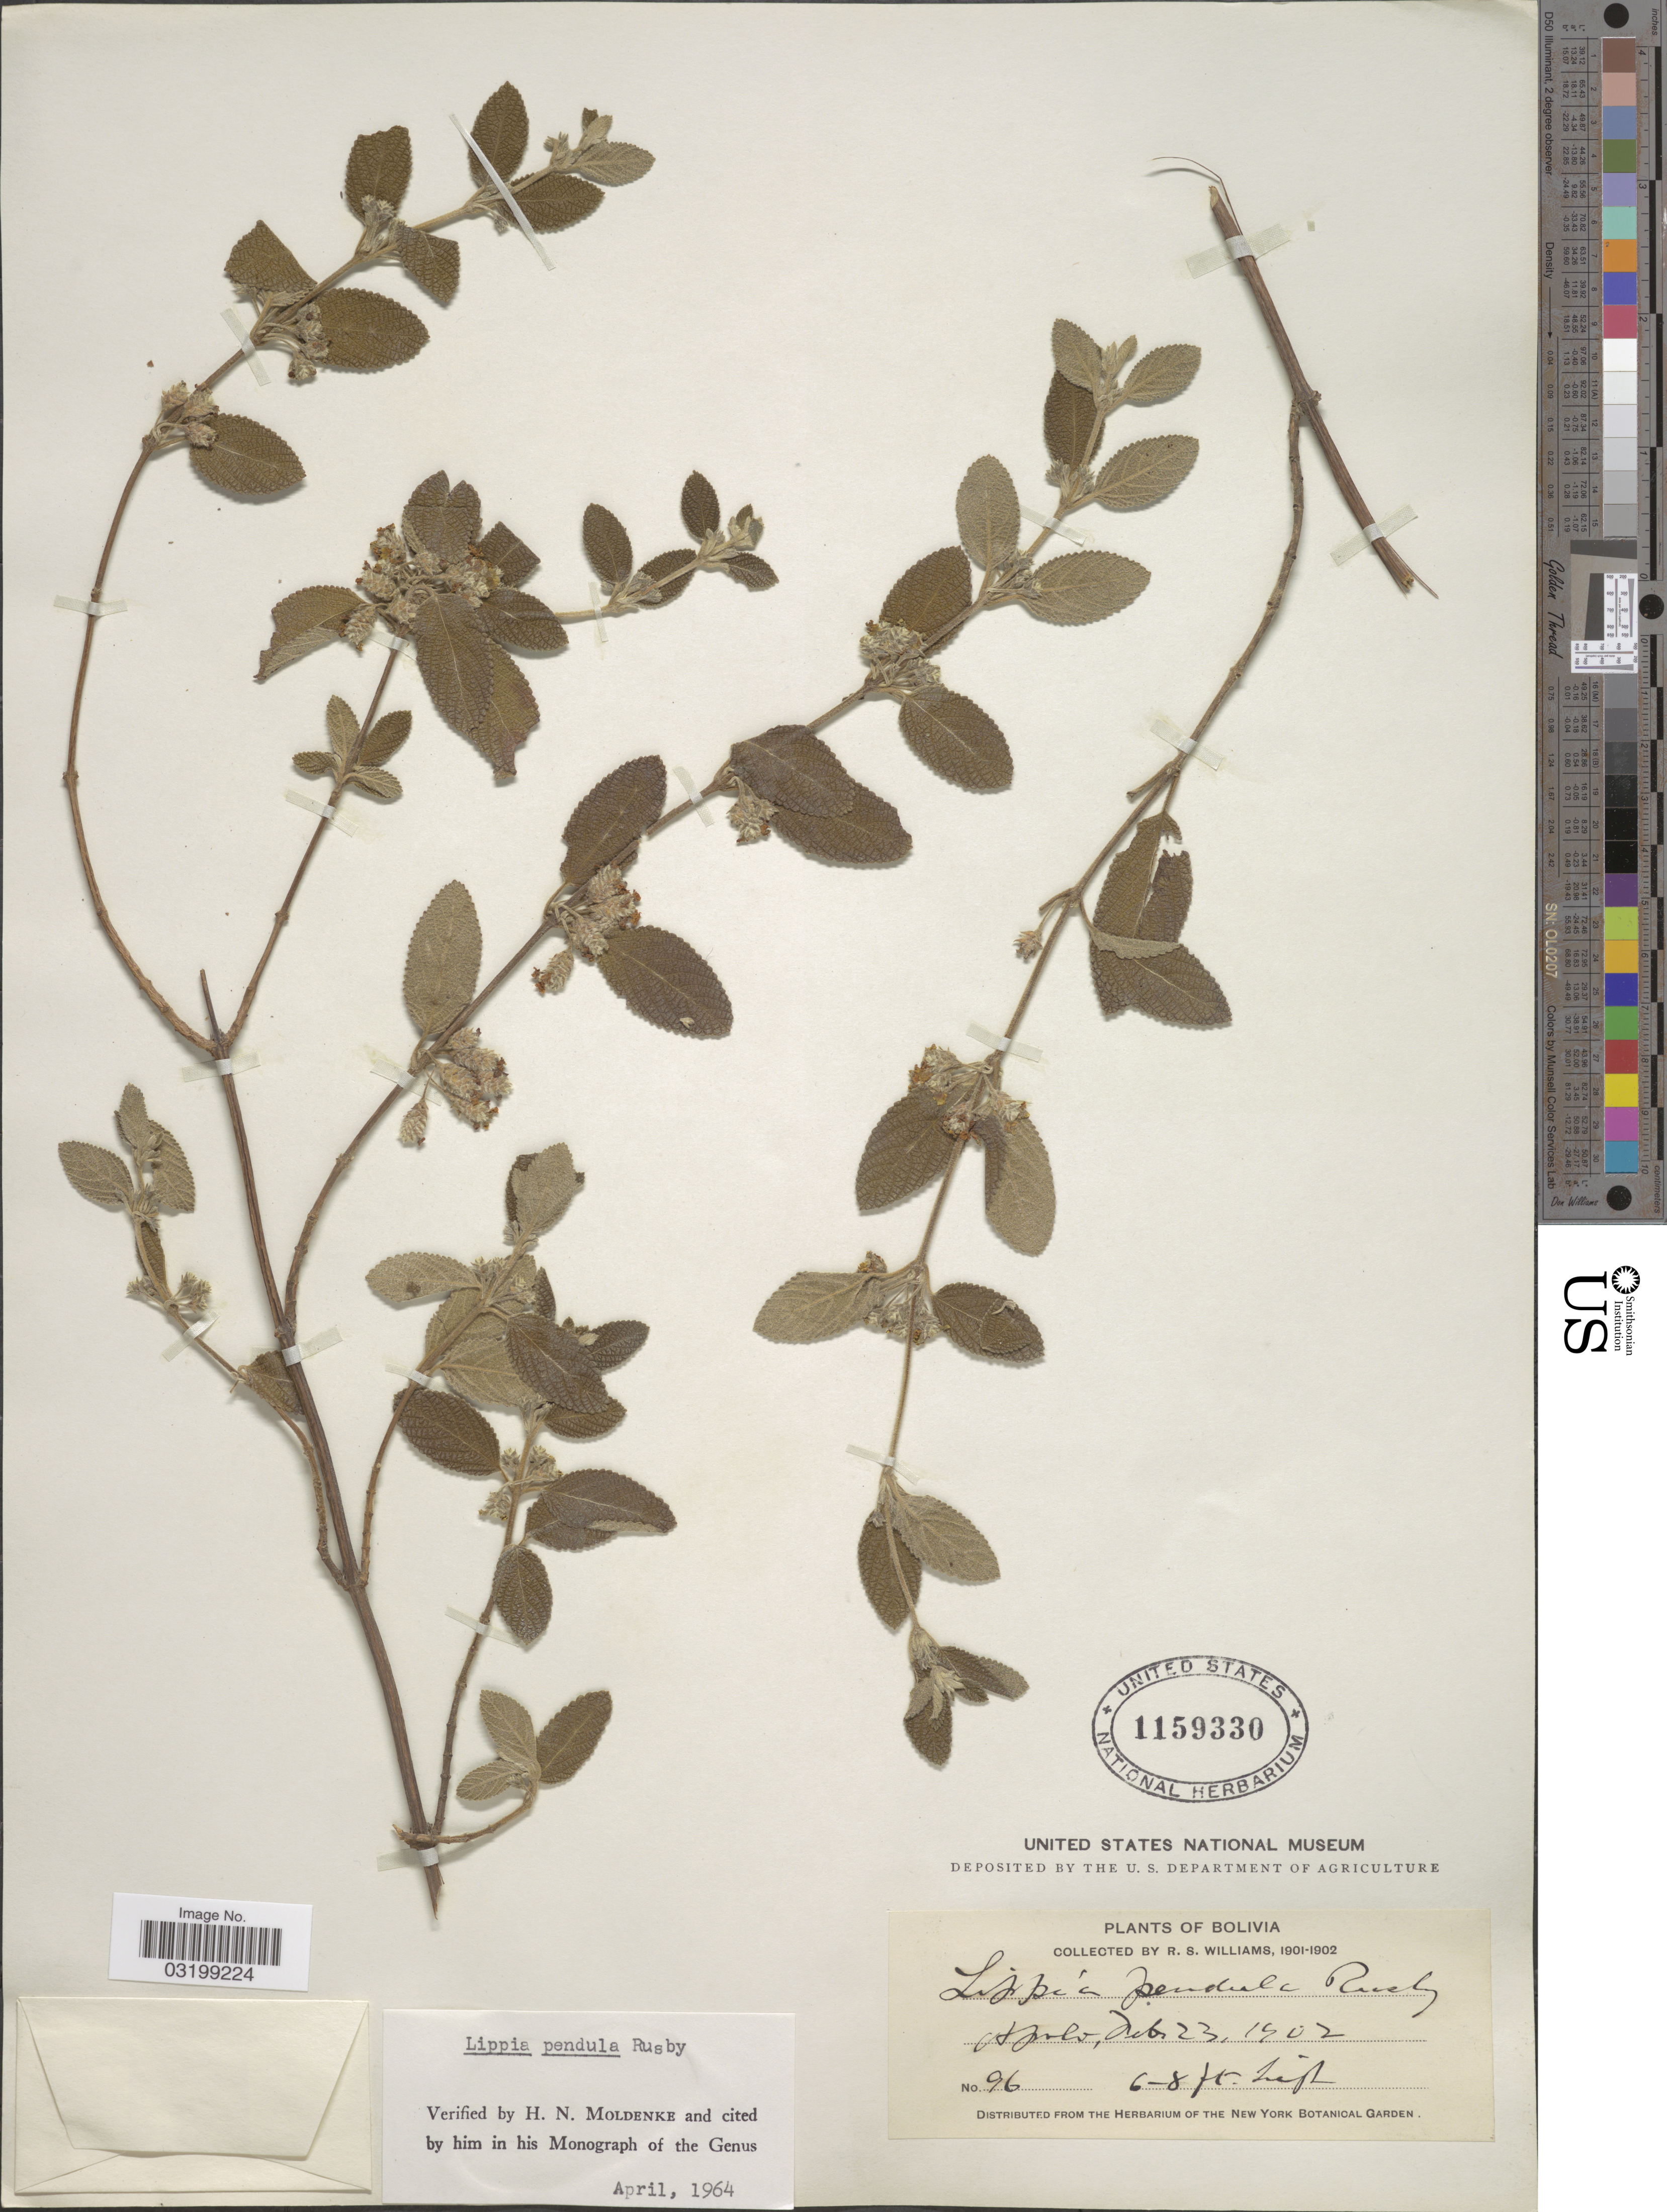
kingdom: Plantae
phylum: Tracheophyta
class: Magnoliopsida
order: Lamiales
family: Verbenaceae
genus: Lippia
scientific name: Lippia pendula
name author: Rusby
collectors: R. S. Williams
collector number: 96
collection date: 1902-02-23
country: Bolivia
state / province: La Paz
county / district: Franz Tamayo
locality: Apolo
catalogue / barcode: US 1159330